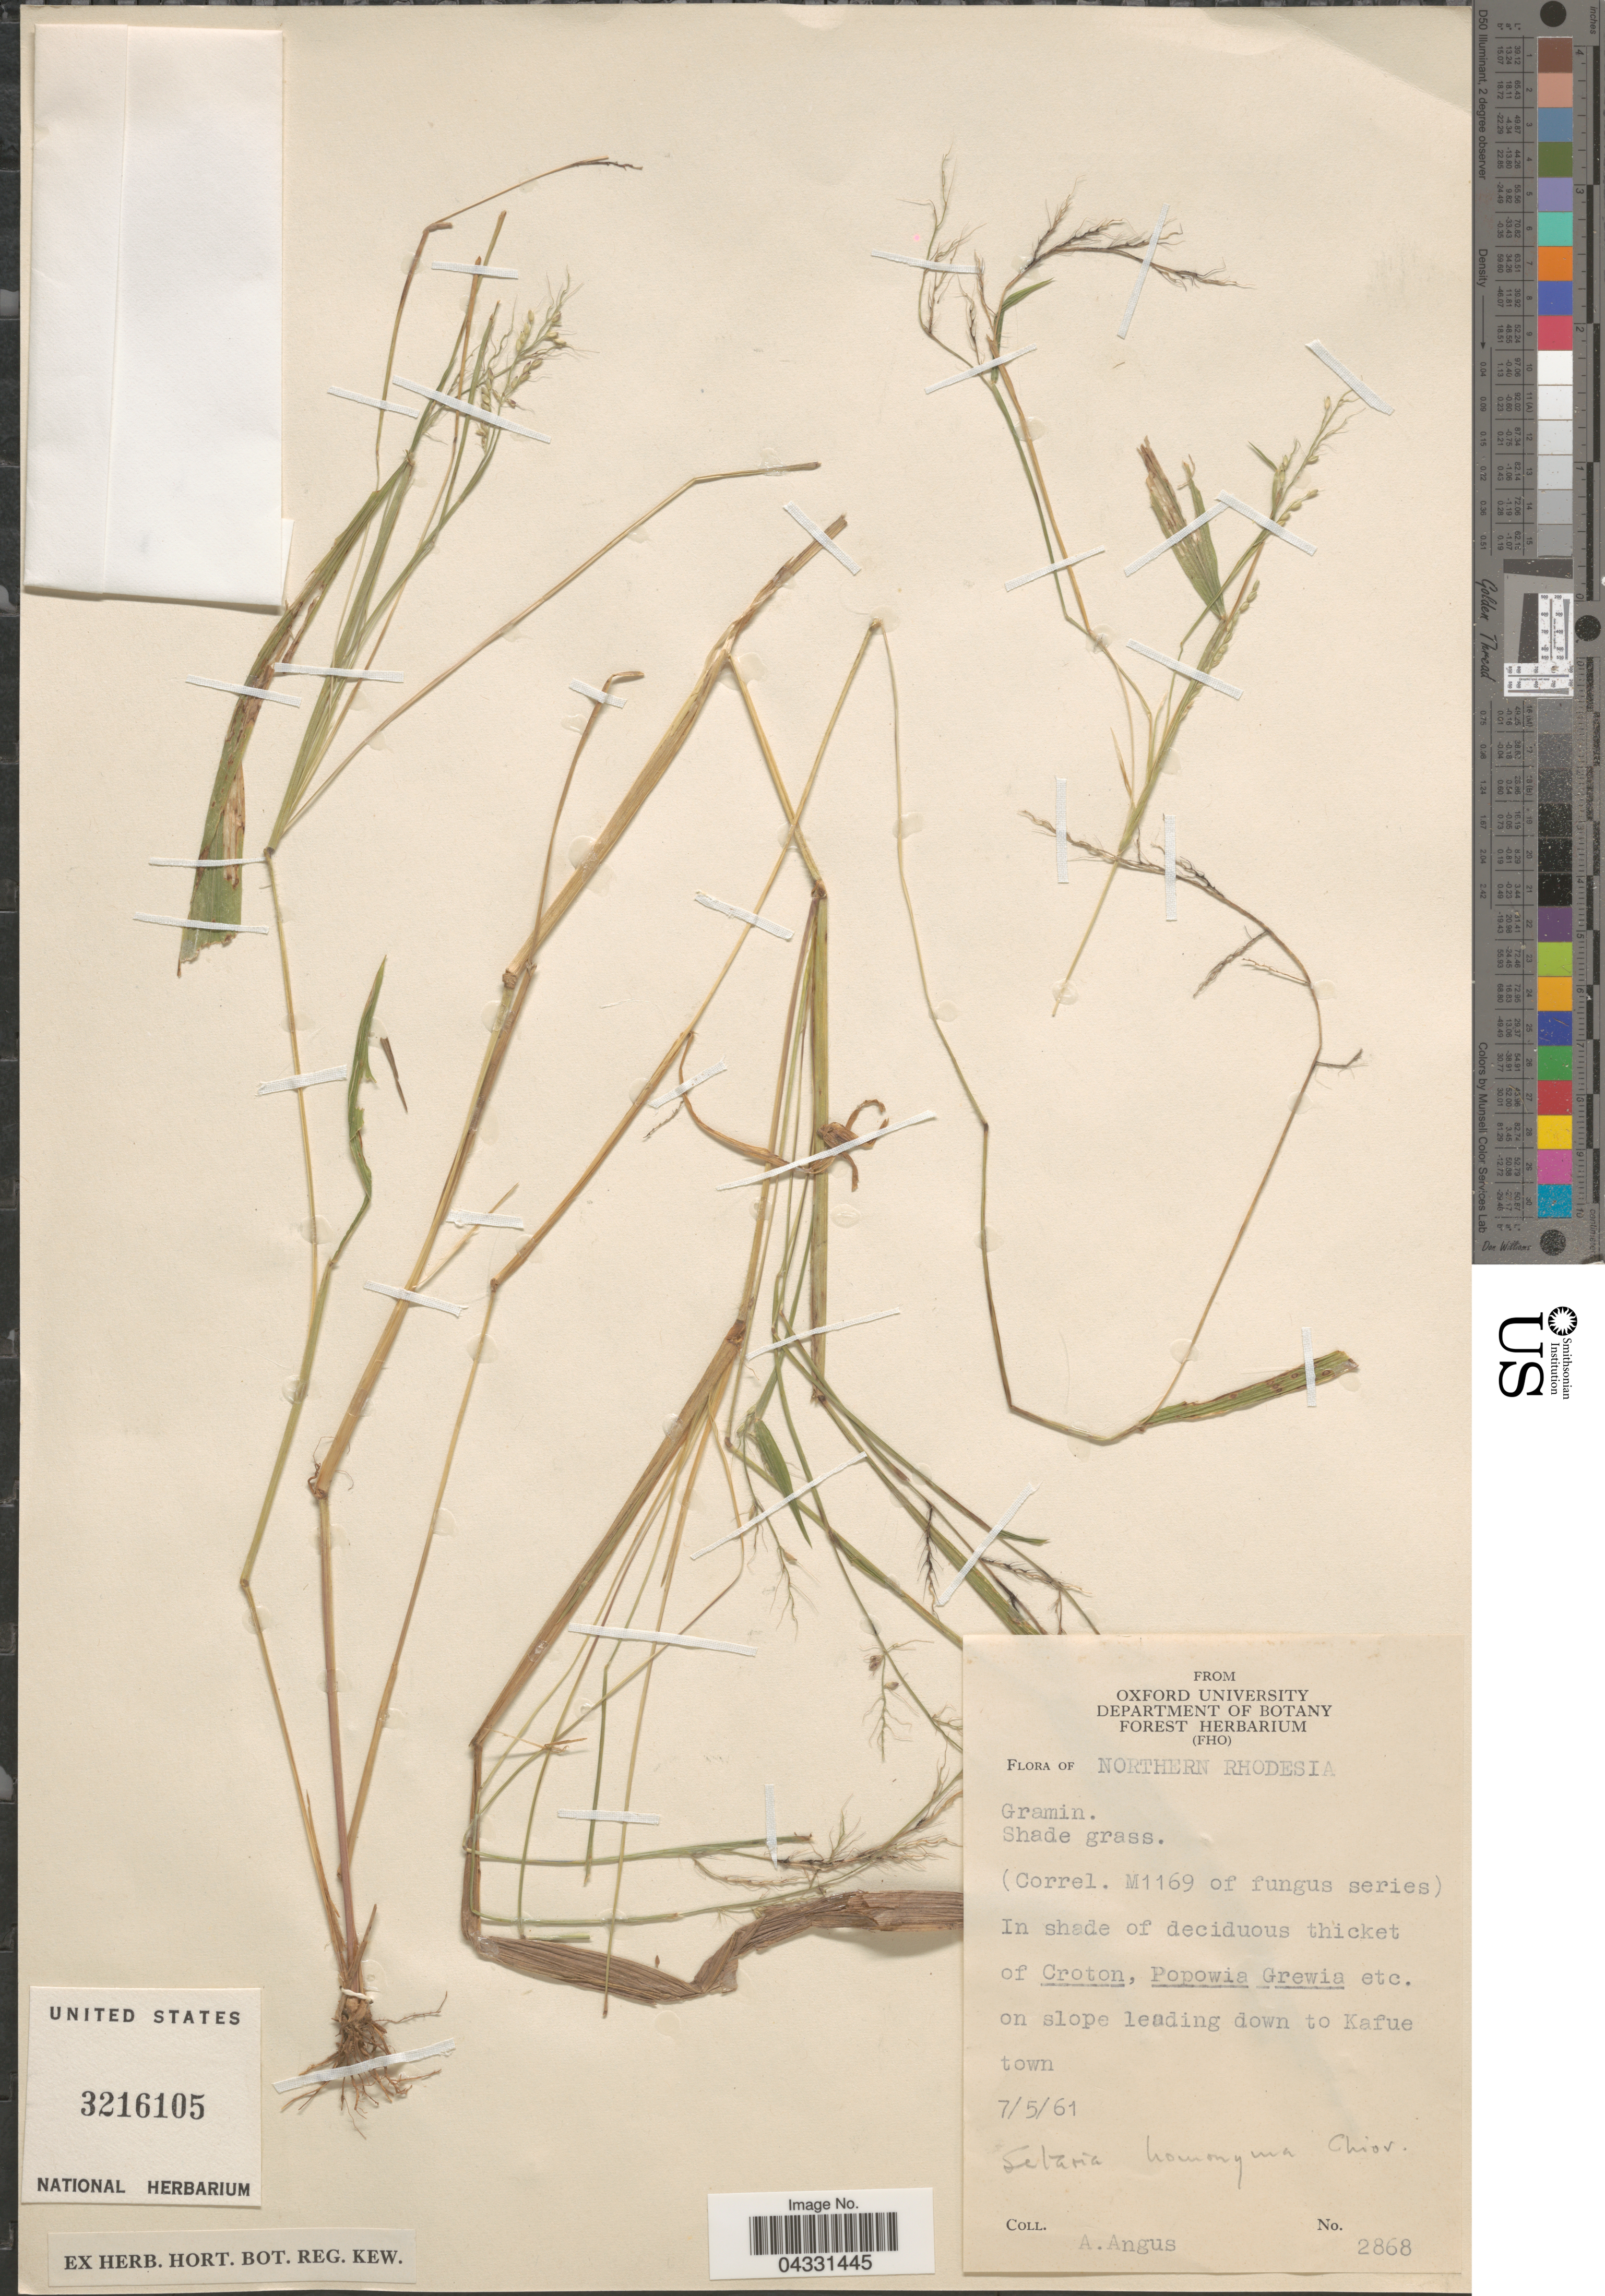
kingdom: Plantae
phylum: Tracheophyta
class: Liliopsida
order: Poales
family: Poaceae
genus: Setaria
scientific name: Setaria homonyma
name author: (Steud.) Chiov.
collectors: A. Angus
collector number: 2868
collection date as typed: Transcribed d/m/y: 7/5/61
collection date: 1961-05-07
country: Zambia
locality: Northern Rhodesia. On slope leading down to Kafue town.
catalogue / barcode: US 3216105